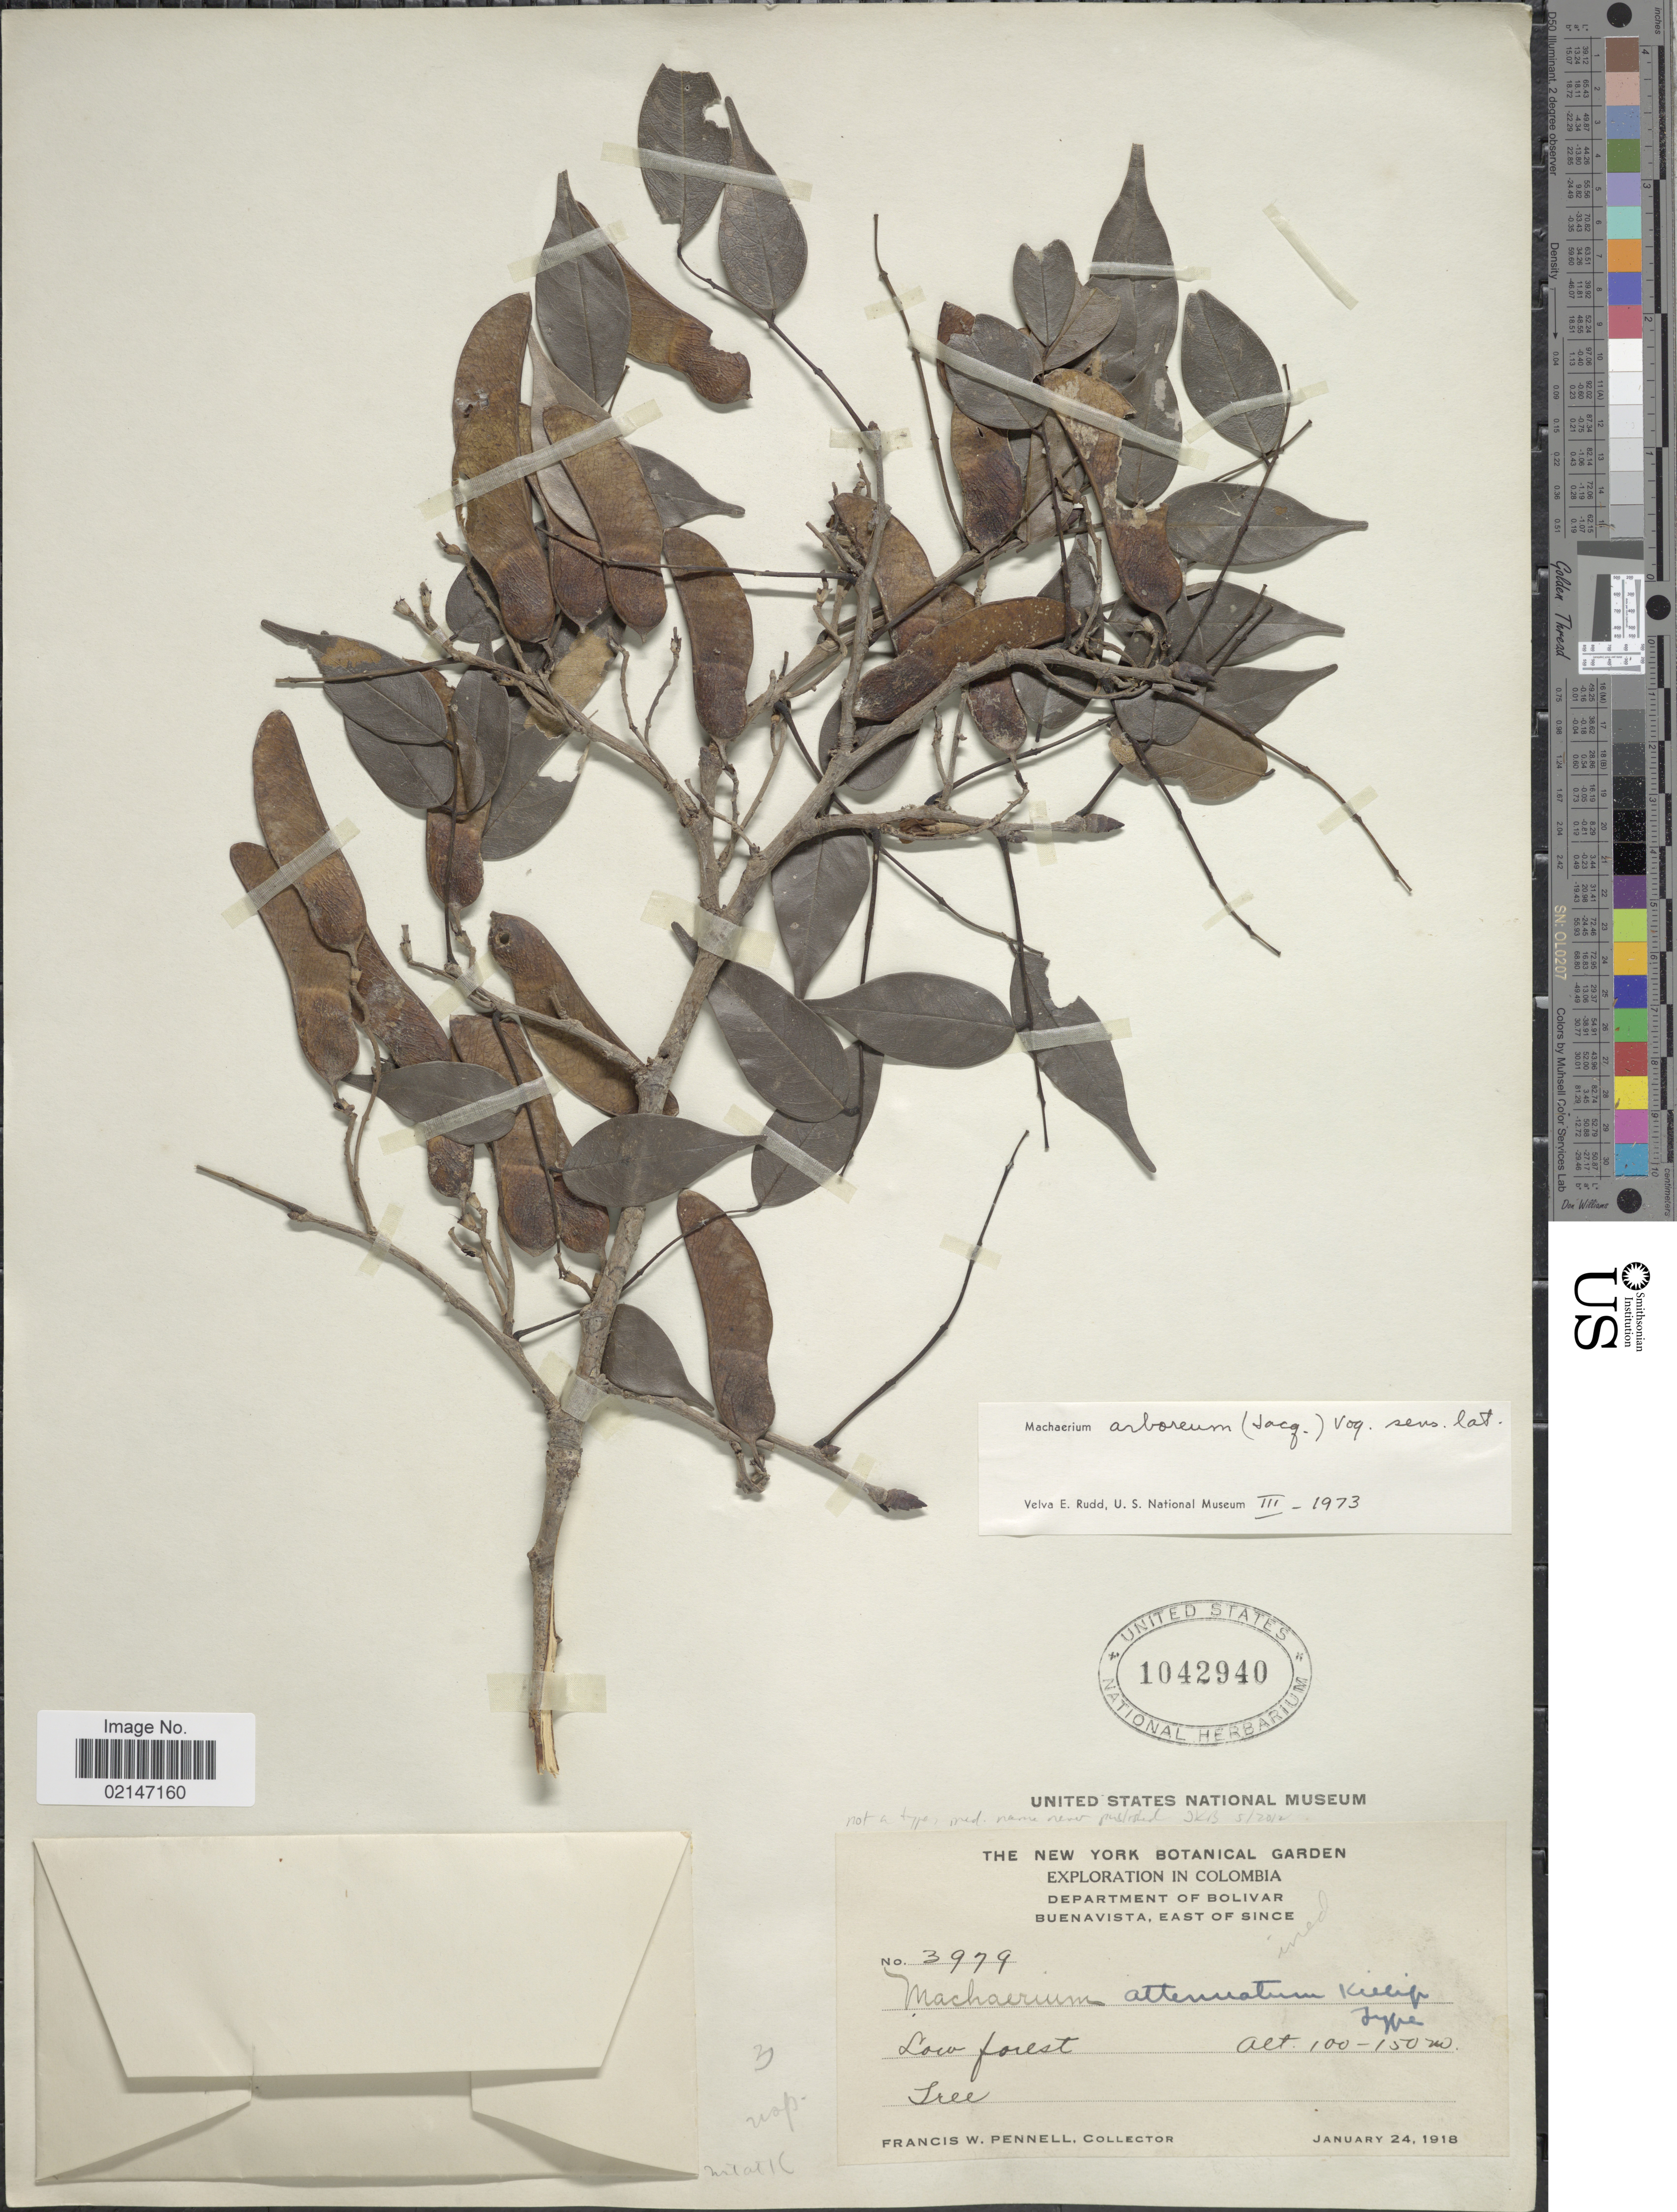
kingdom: Plantae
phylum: Tracheophyta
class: Magnoliopsida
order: Fabales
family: Fabaceae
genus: Machaerium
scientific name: Machaerium arboreum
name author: (Jacq.) Benth.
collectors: F. W. Pennell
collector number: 3979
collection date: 1918-01-24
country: Colombia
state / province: Bolívar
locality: Department of Bolivar, Buenavista, East of Since, Low forest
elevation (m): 100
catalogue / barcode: US 1042940